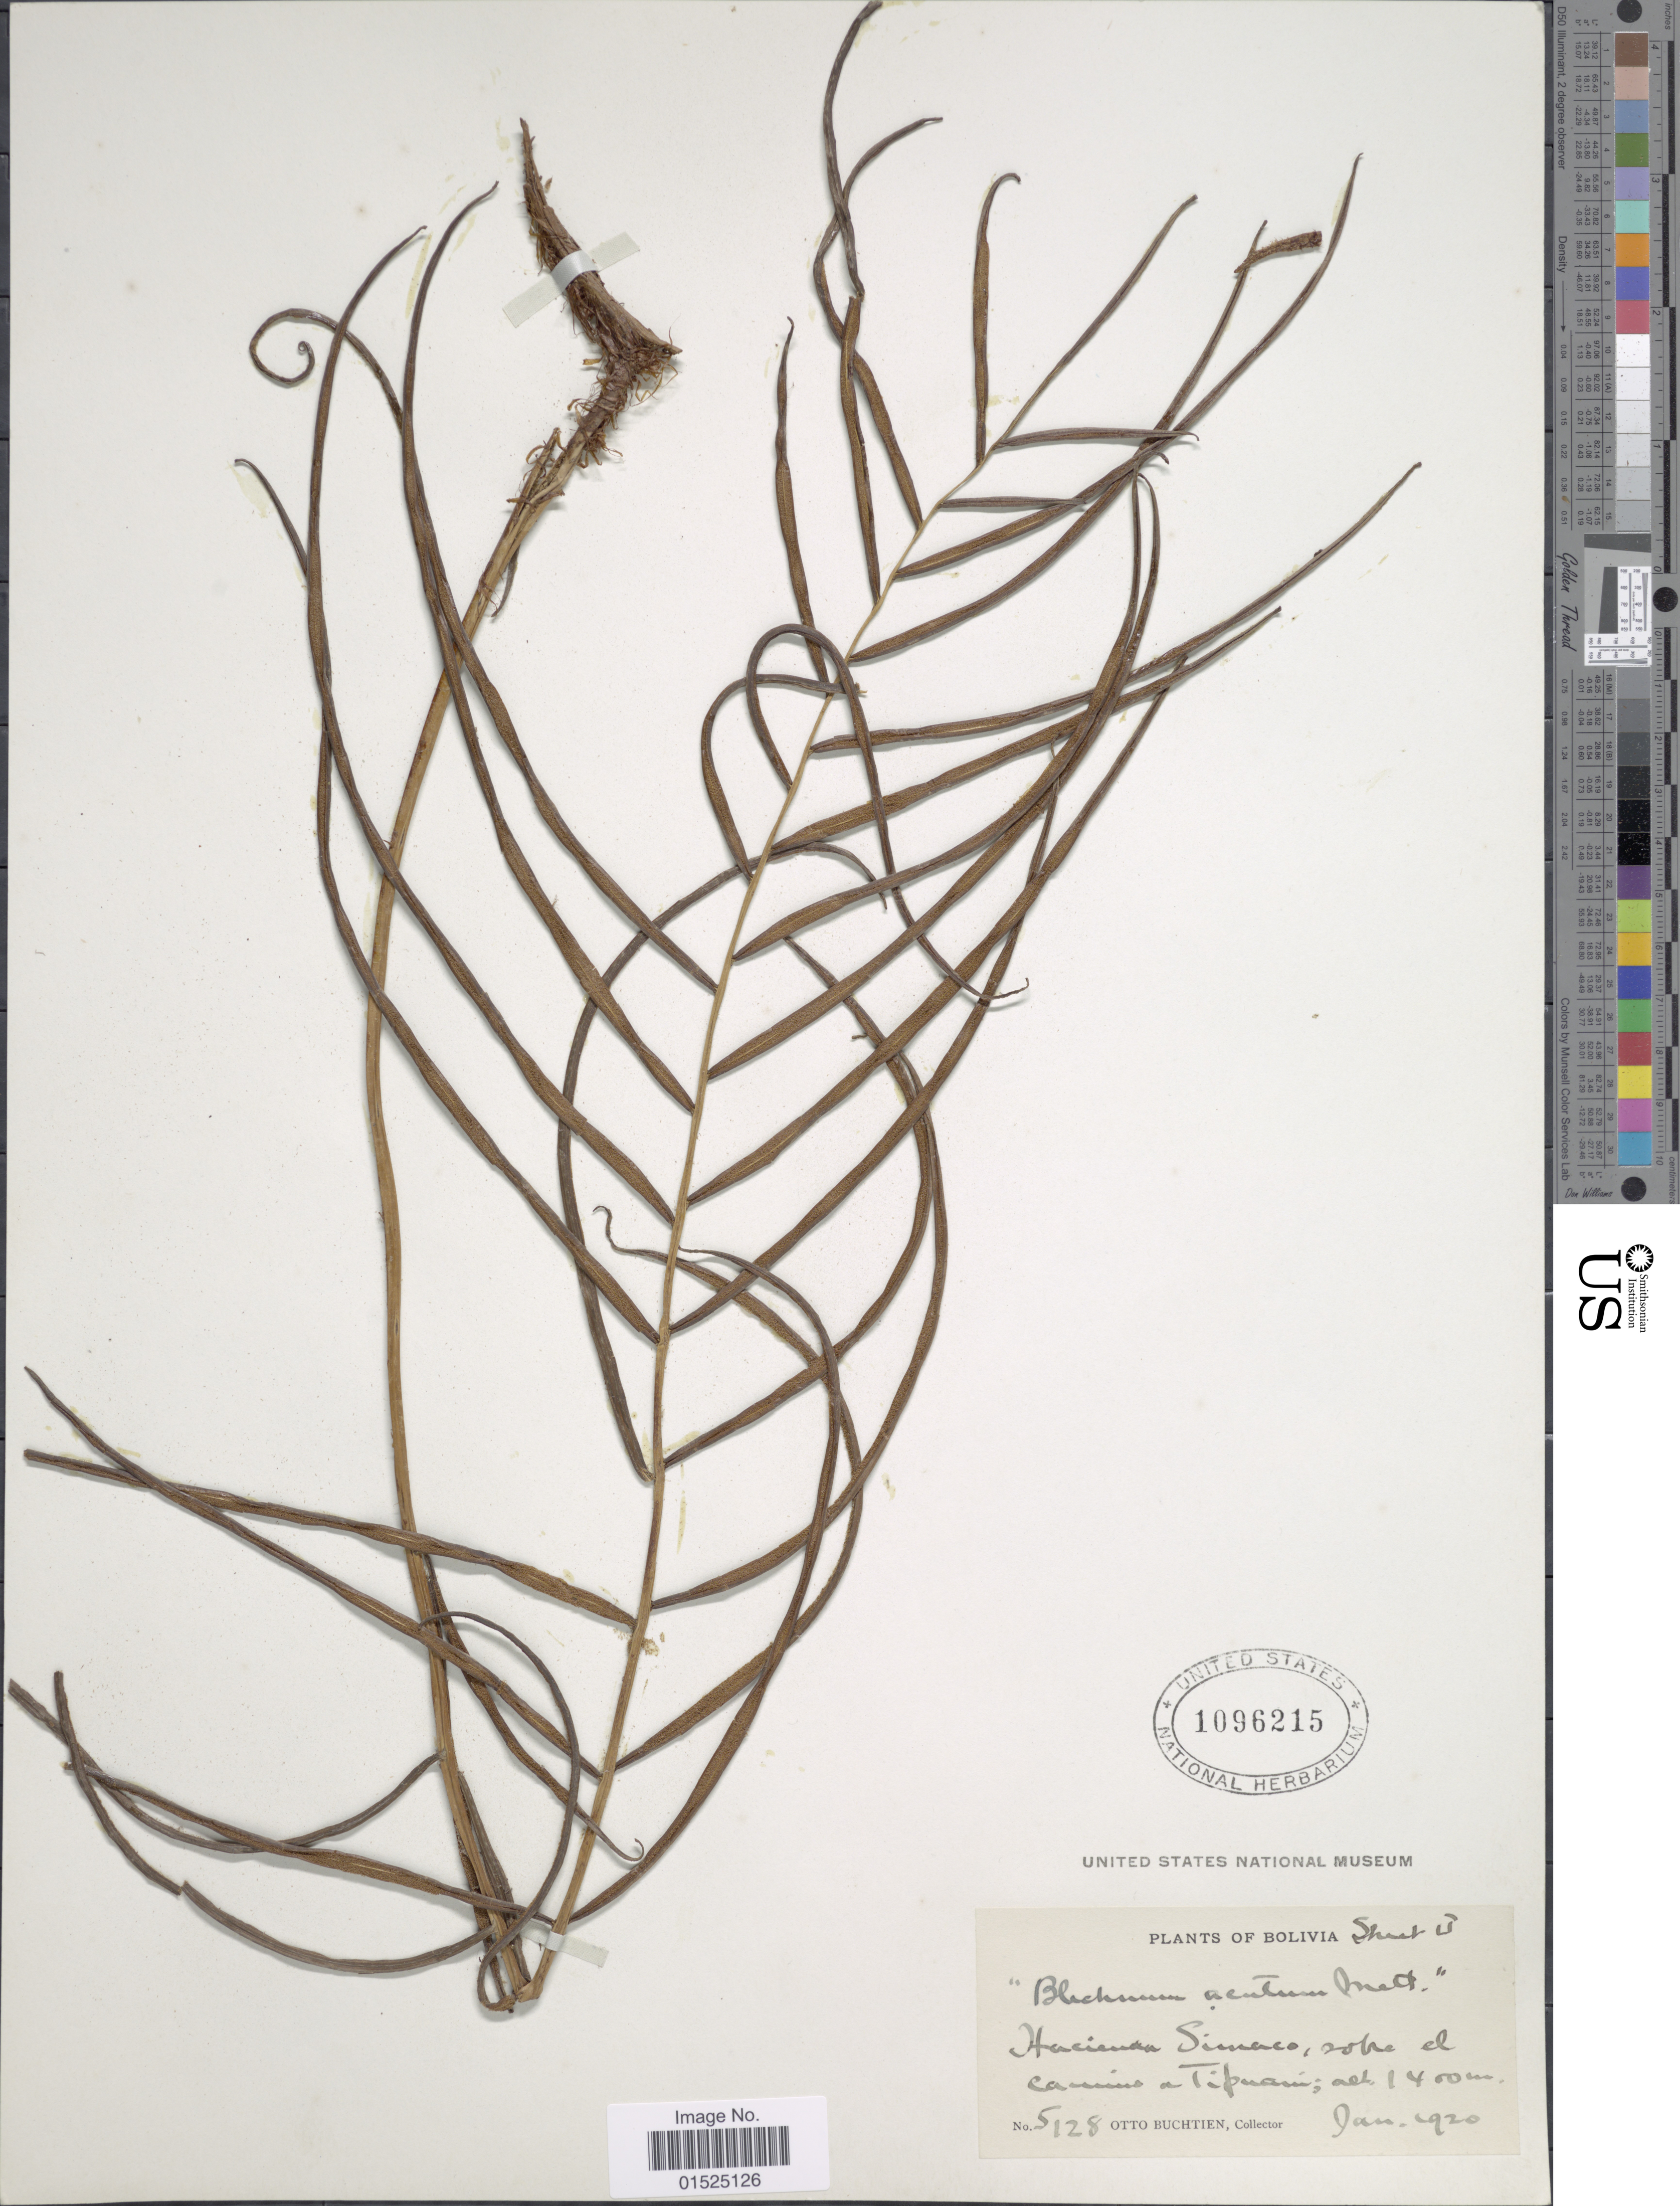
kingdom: Plantae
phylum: Tracheophyta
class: Polypodiopsida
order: Polypodiales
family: Blechnaceae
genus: Blechnum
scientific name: Blechnum acutum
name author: (Desv.) Mett.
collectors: O. Buchtien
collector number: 5128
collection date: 1920-01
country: Bolivia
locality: Hacienda Simaco, sobre el camino a Tipuani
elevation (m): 1400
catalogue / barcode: US 1096215